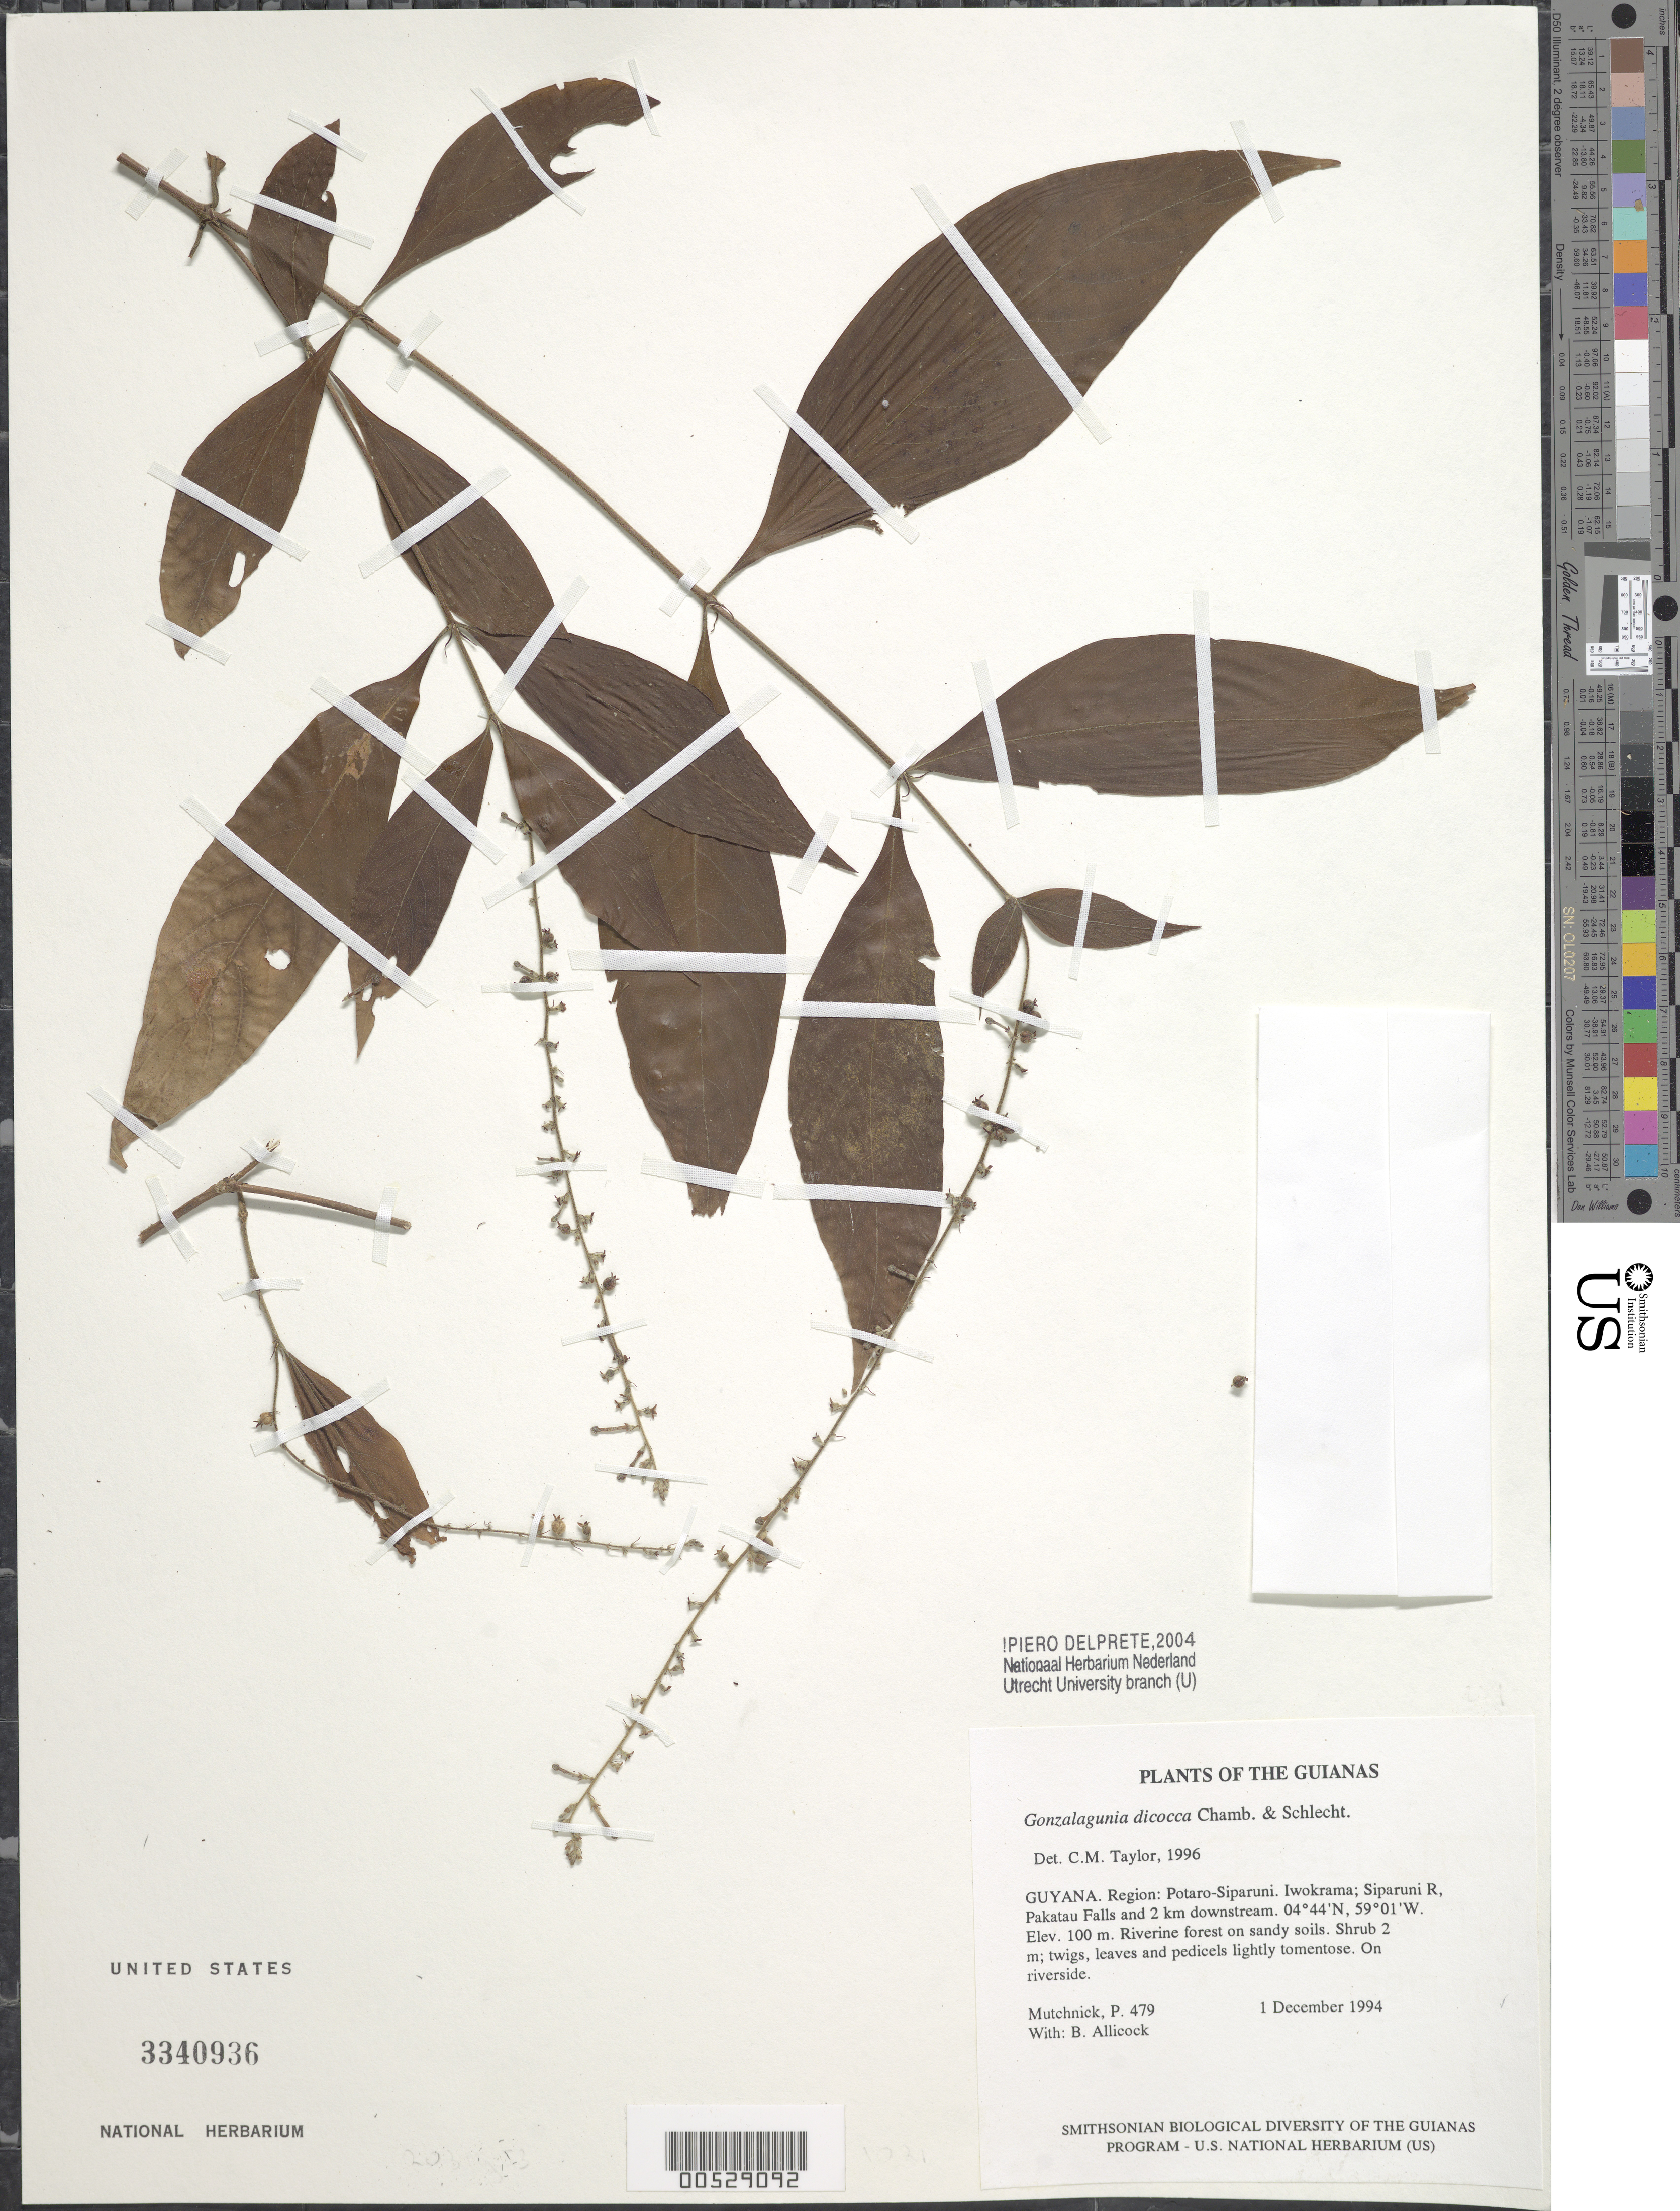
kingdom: Plantae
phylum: Tracheophyta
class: Magnoliopsida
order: Gentianales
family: Rubiaceae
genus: Gonzalagunia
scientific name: Gonzalagunia dicocca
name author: Cham. & Schltdl.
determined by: Taylor, Charlotte M.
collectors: P. Mutchnick & B. Allicock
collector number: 479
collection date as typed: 1 December 1994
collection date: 1994-12-01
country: Guyana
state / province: Potaro-Siparuni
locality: Iwokrama; Siparuni R, Pakatau Falls and 2 km downstream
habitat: Riverine forest on sandy soils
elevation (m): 100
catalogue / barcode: US 3340936